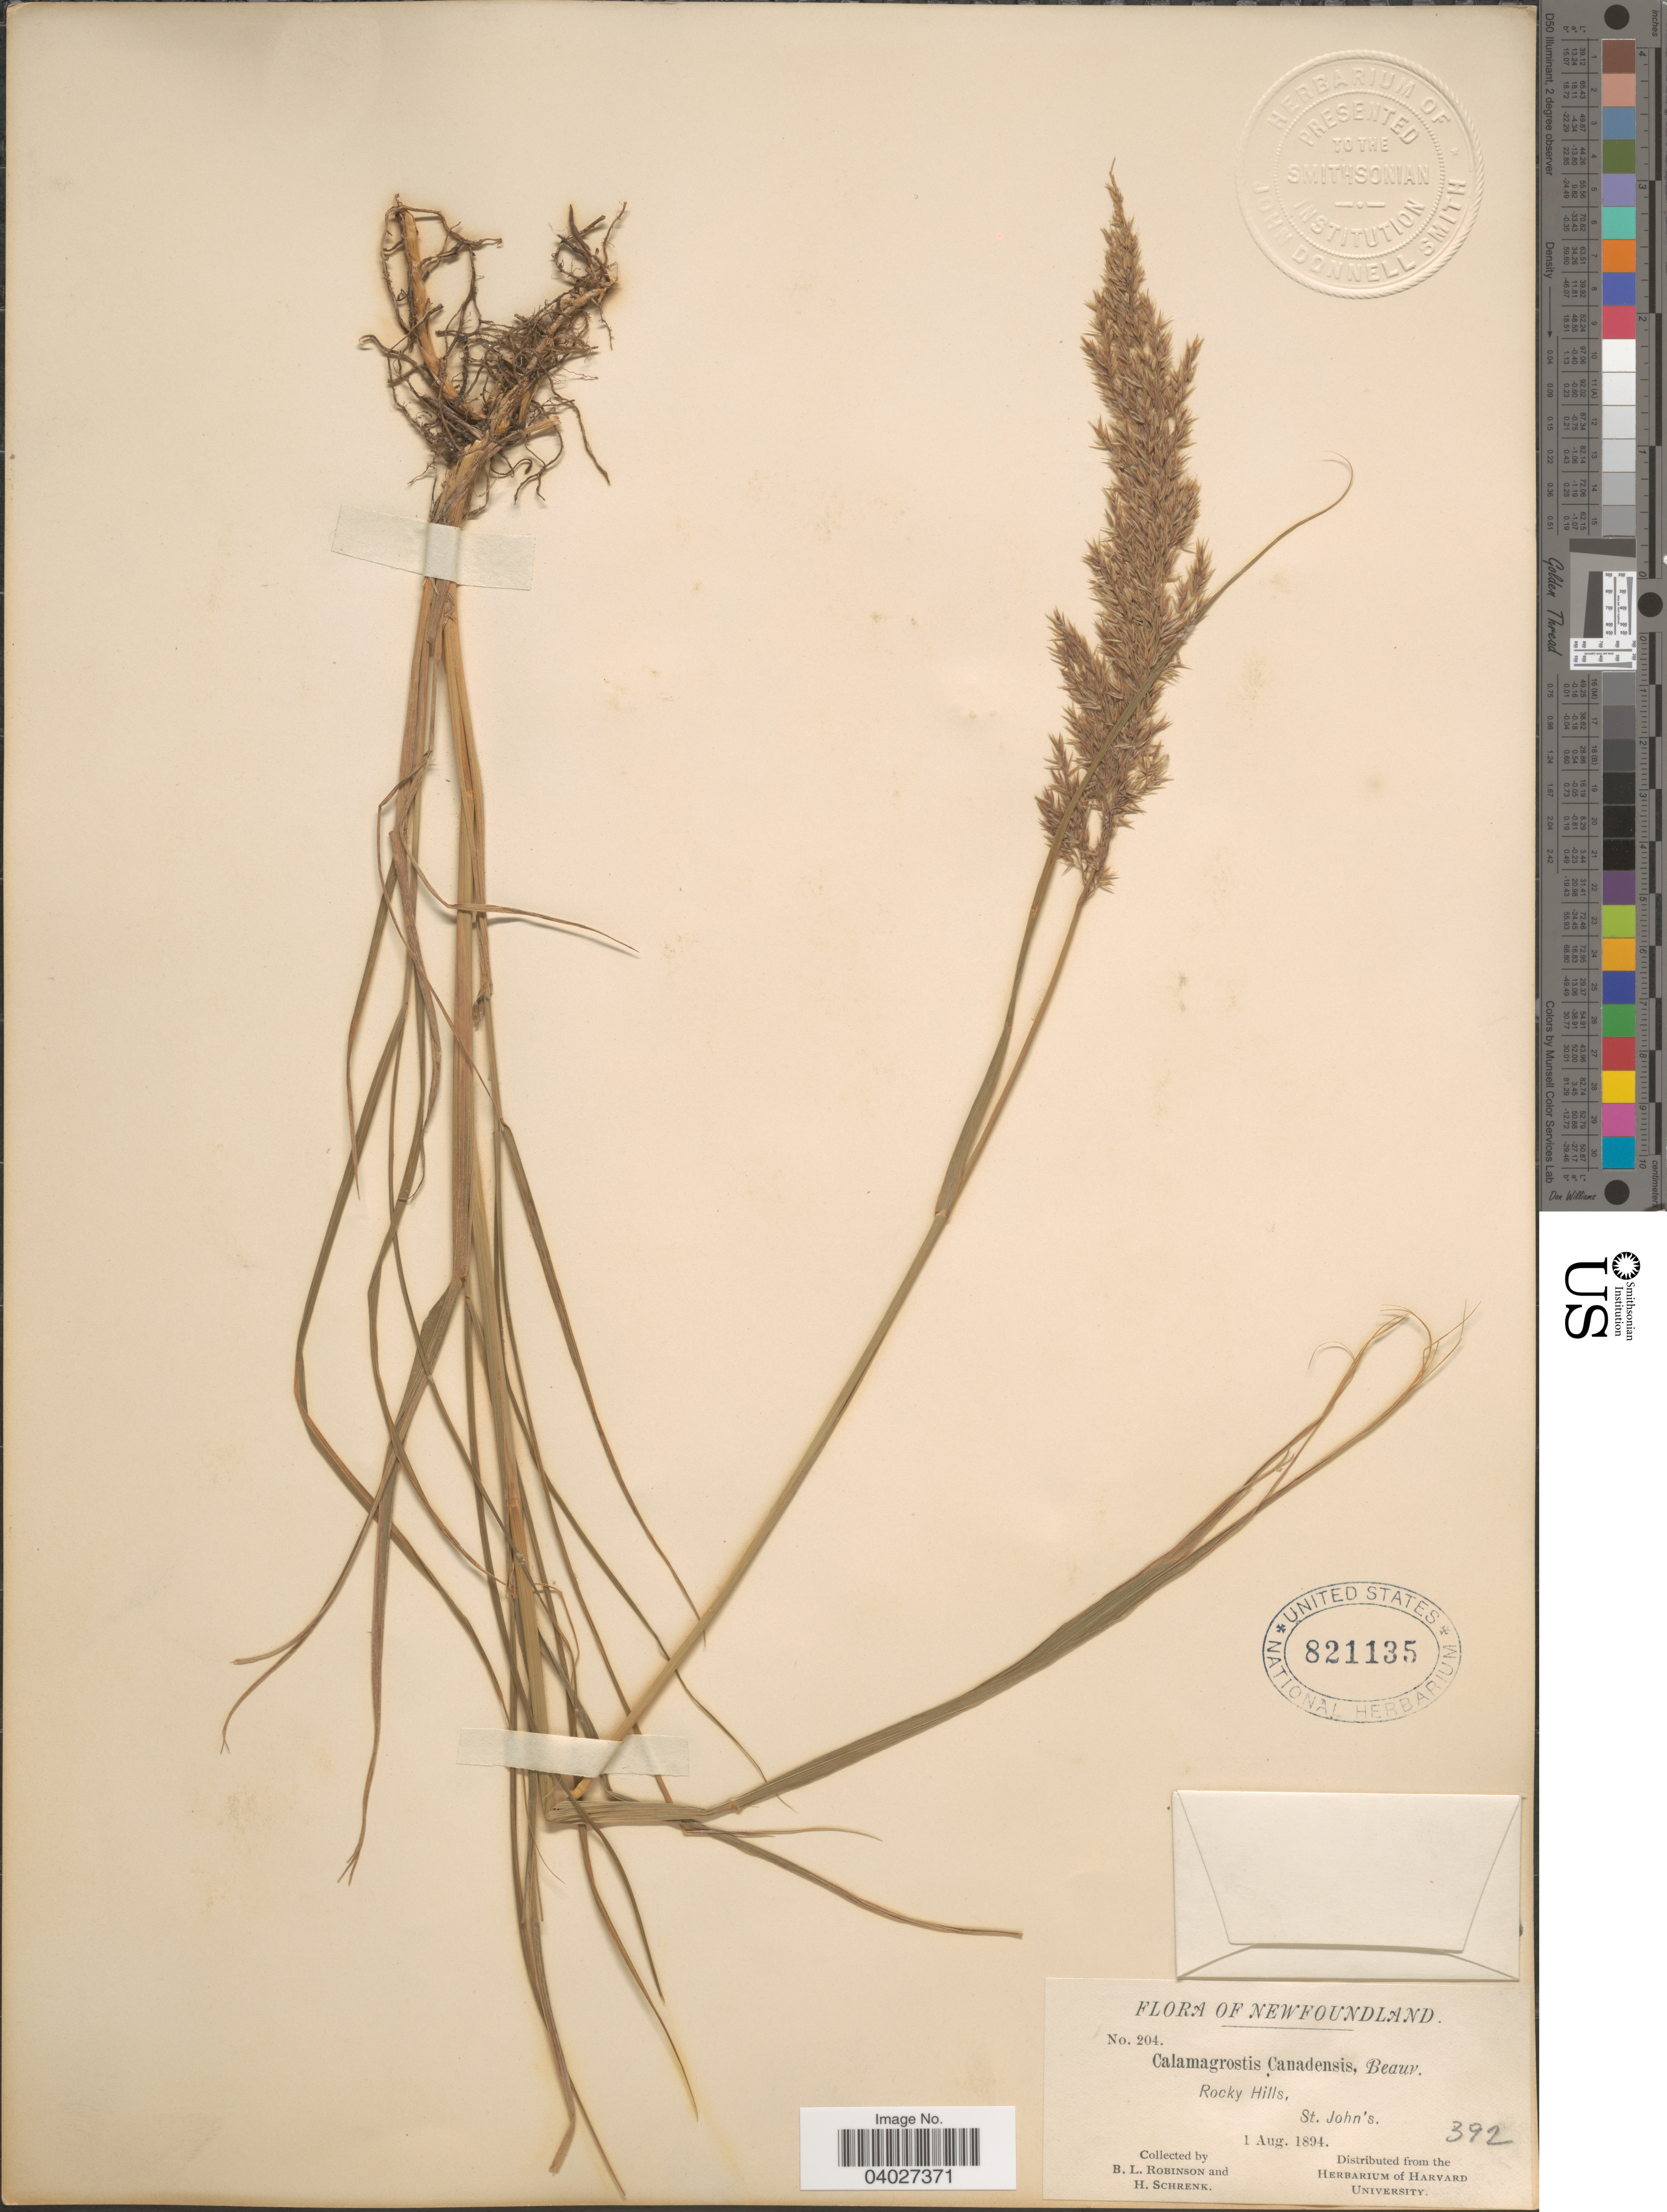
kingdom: Plantae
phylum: Tracheophyta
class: Liliopsida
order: Poales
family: Poaceae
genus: Calamagrostis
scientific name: Calamagrostis canadensis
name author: (Michx.) P. Beauv.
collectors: B. L. Robinson & H. Schrenk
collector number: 204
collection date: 1894-08-01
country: Canada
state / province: Newfoundland and Labrador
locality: Rocky Hills, St. John's.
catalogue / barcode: US 821135